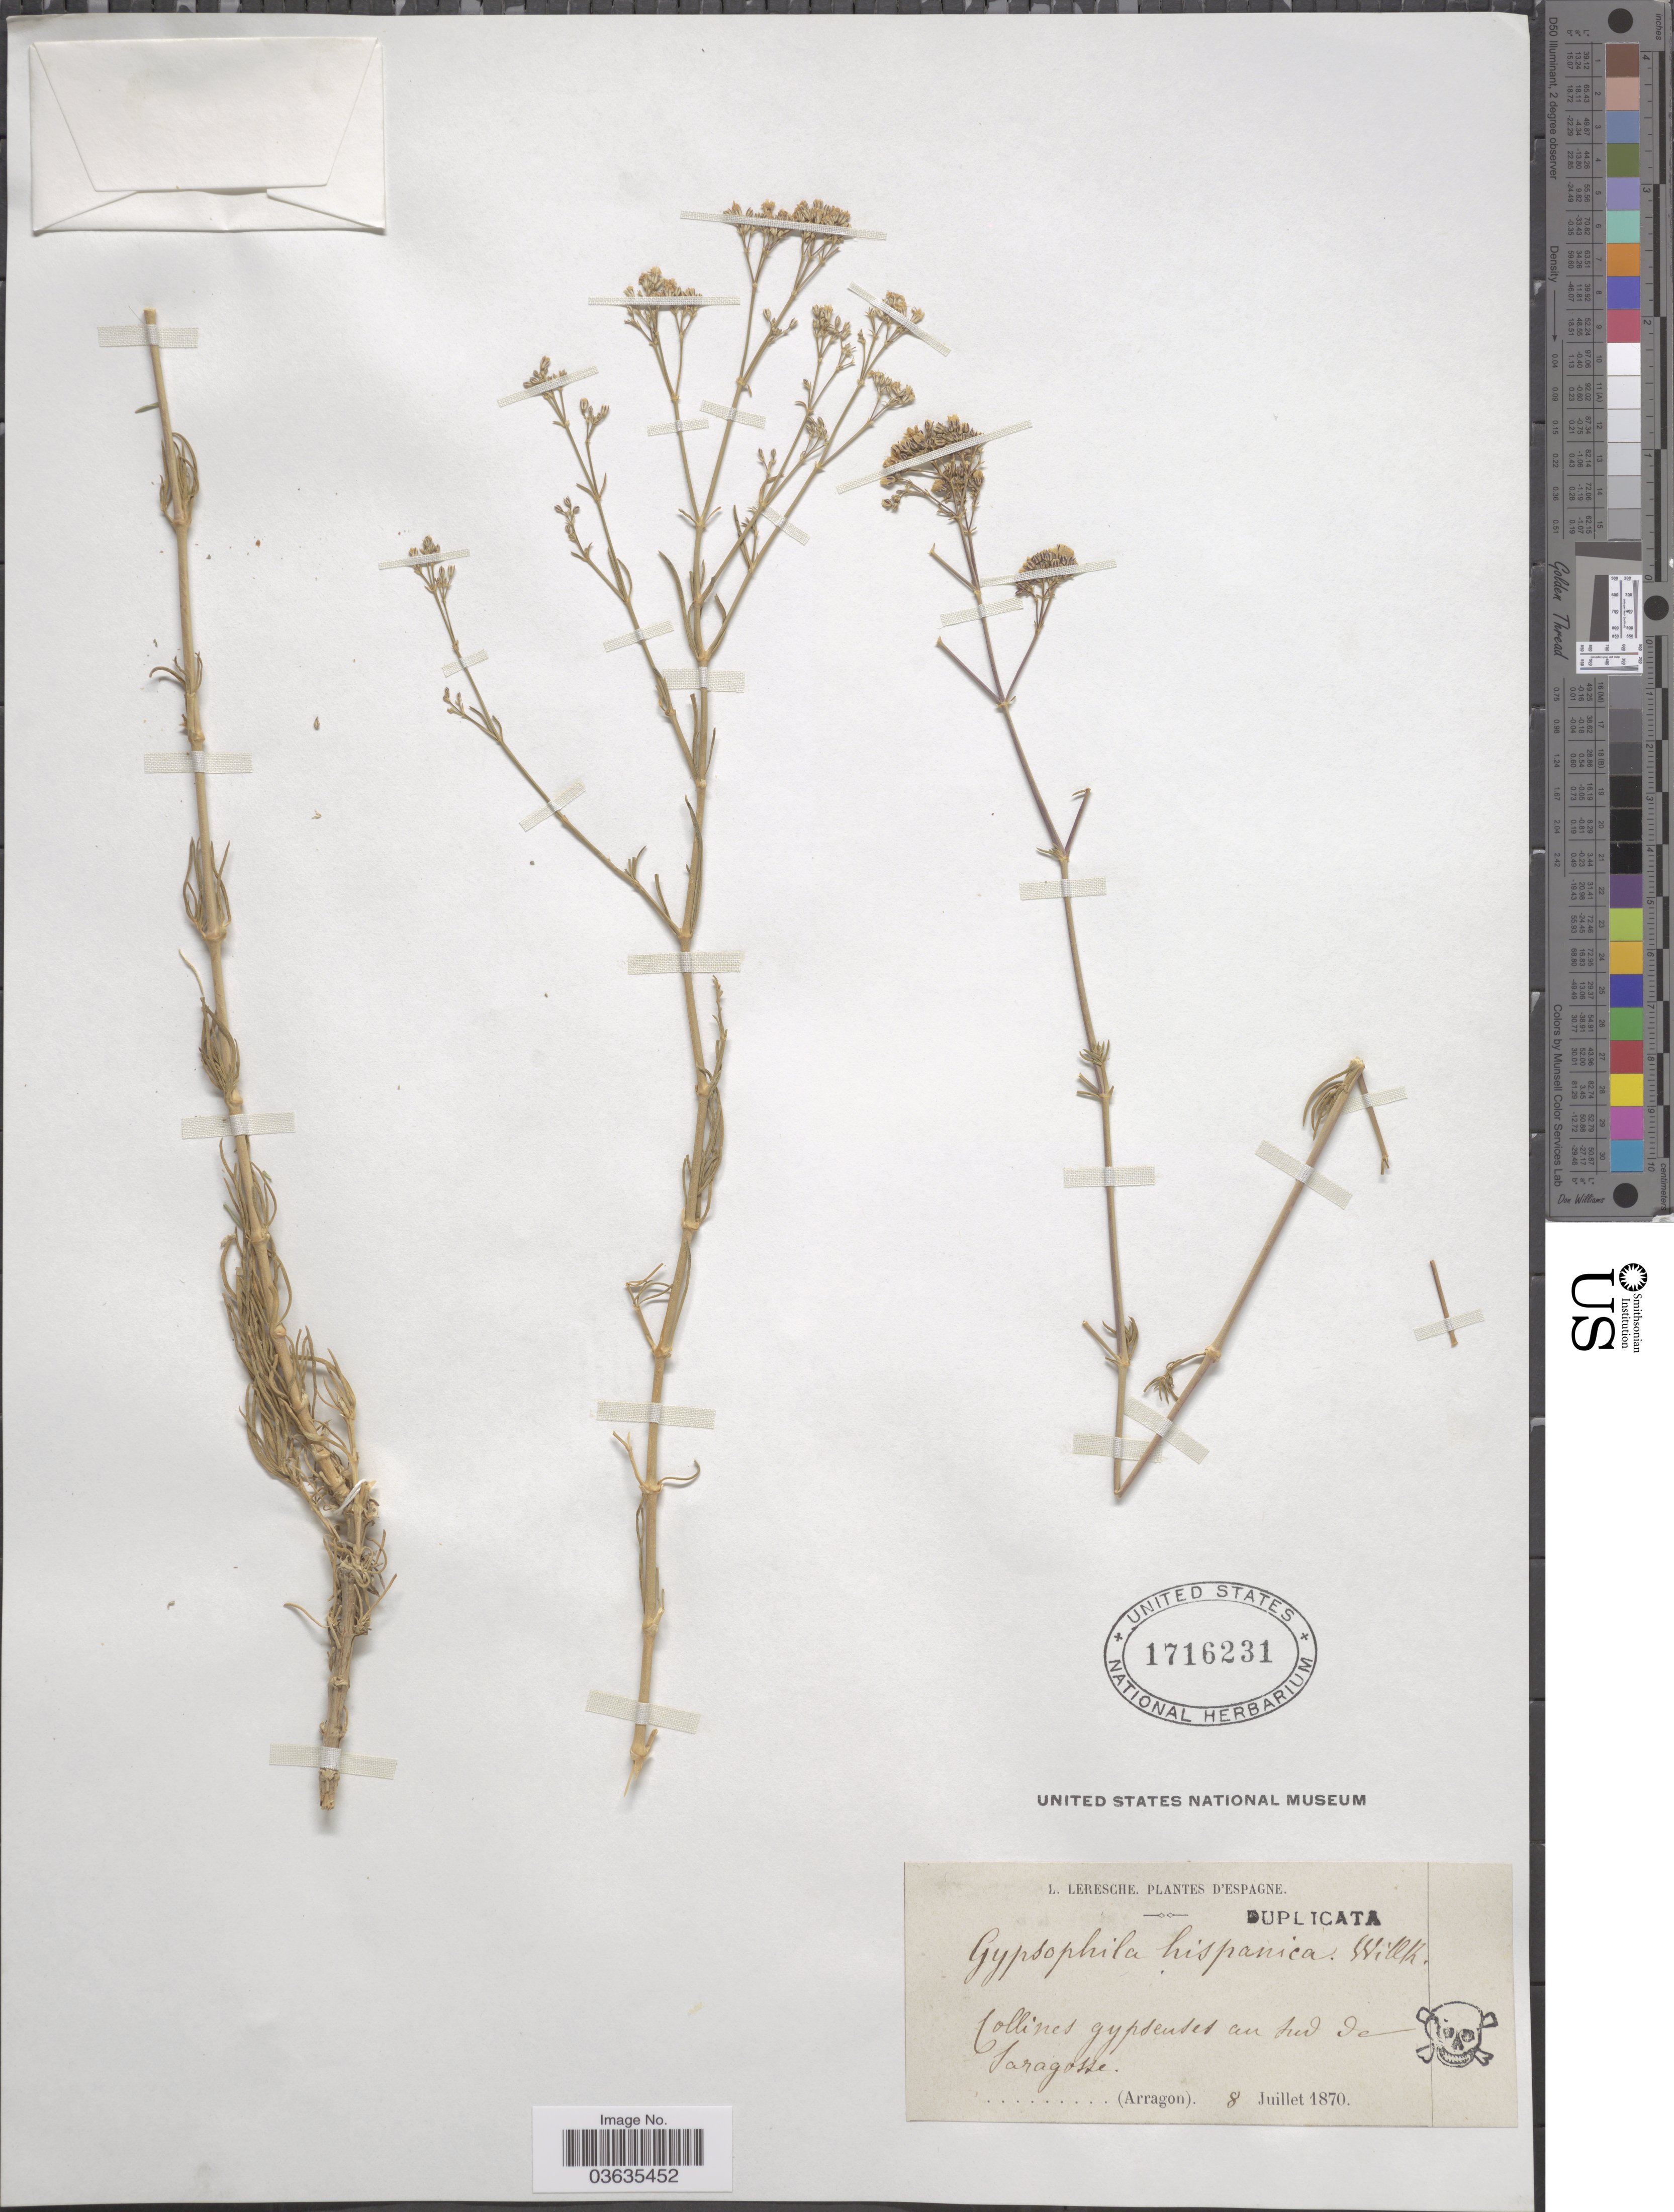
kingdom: Plantae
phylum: Tracheophyta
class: Magnoliopsida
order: Caryophyllales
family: Caryophyllaceae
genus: Gypsophila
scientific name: Gypsophila struthium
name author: Loefl.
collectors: L. Leresche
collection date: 1870-07-08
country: Spain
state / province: Aragón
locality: Espagne. Au sud de Saragosse.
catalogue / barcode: US 1716231